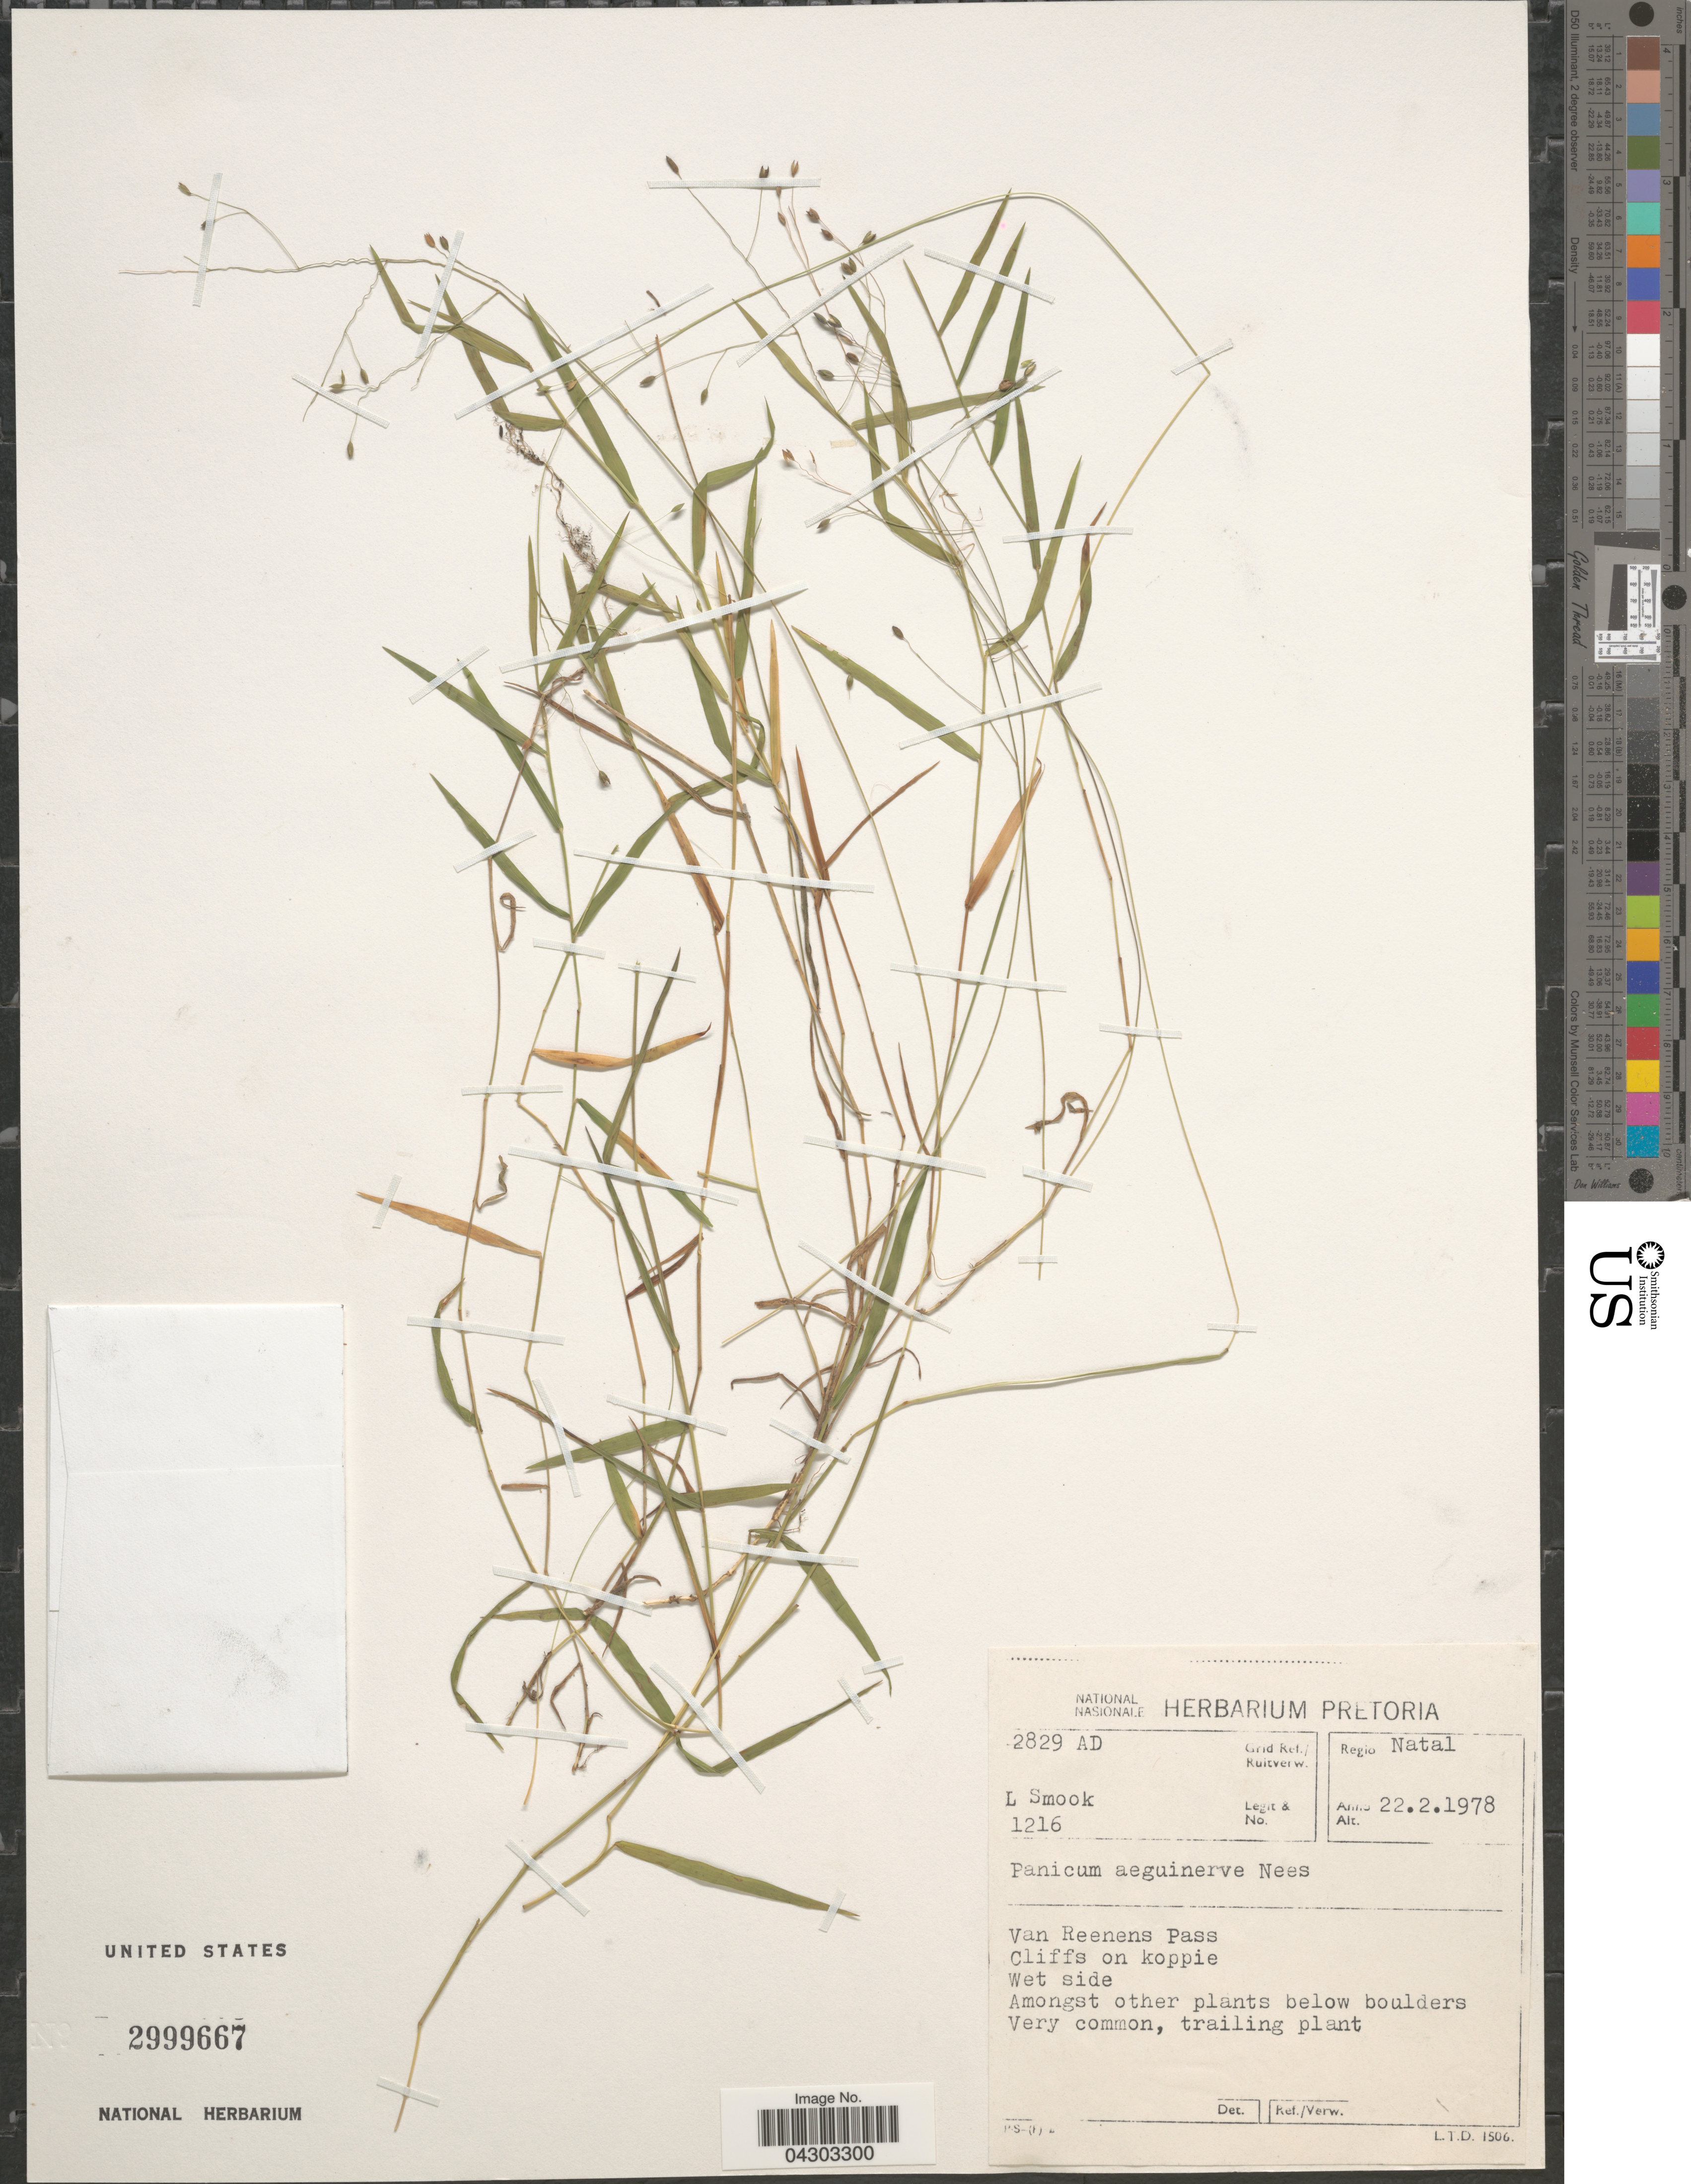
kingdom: Plantae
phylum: Tracheophyta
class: Liliopsida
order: Poales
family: Poaceae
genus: Panicum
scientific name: Panicum aequinerve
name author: Nees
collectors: L. Smook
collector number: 1216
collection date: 1978-02-22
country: South Africa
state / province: KwaZulu-Natal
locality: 2829 AD Grid Ref./Ruitverw. Regio Natal. Van Reenens Pass. Cliffs on koppie.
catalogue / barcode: US 2999667